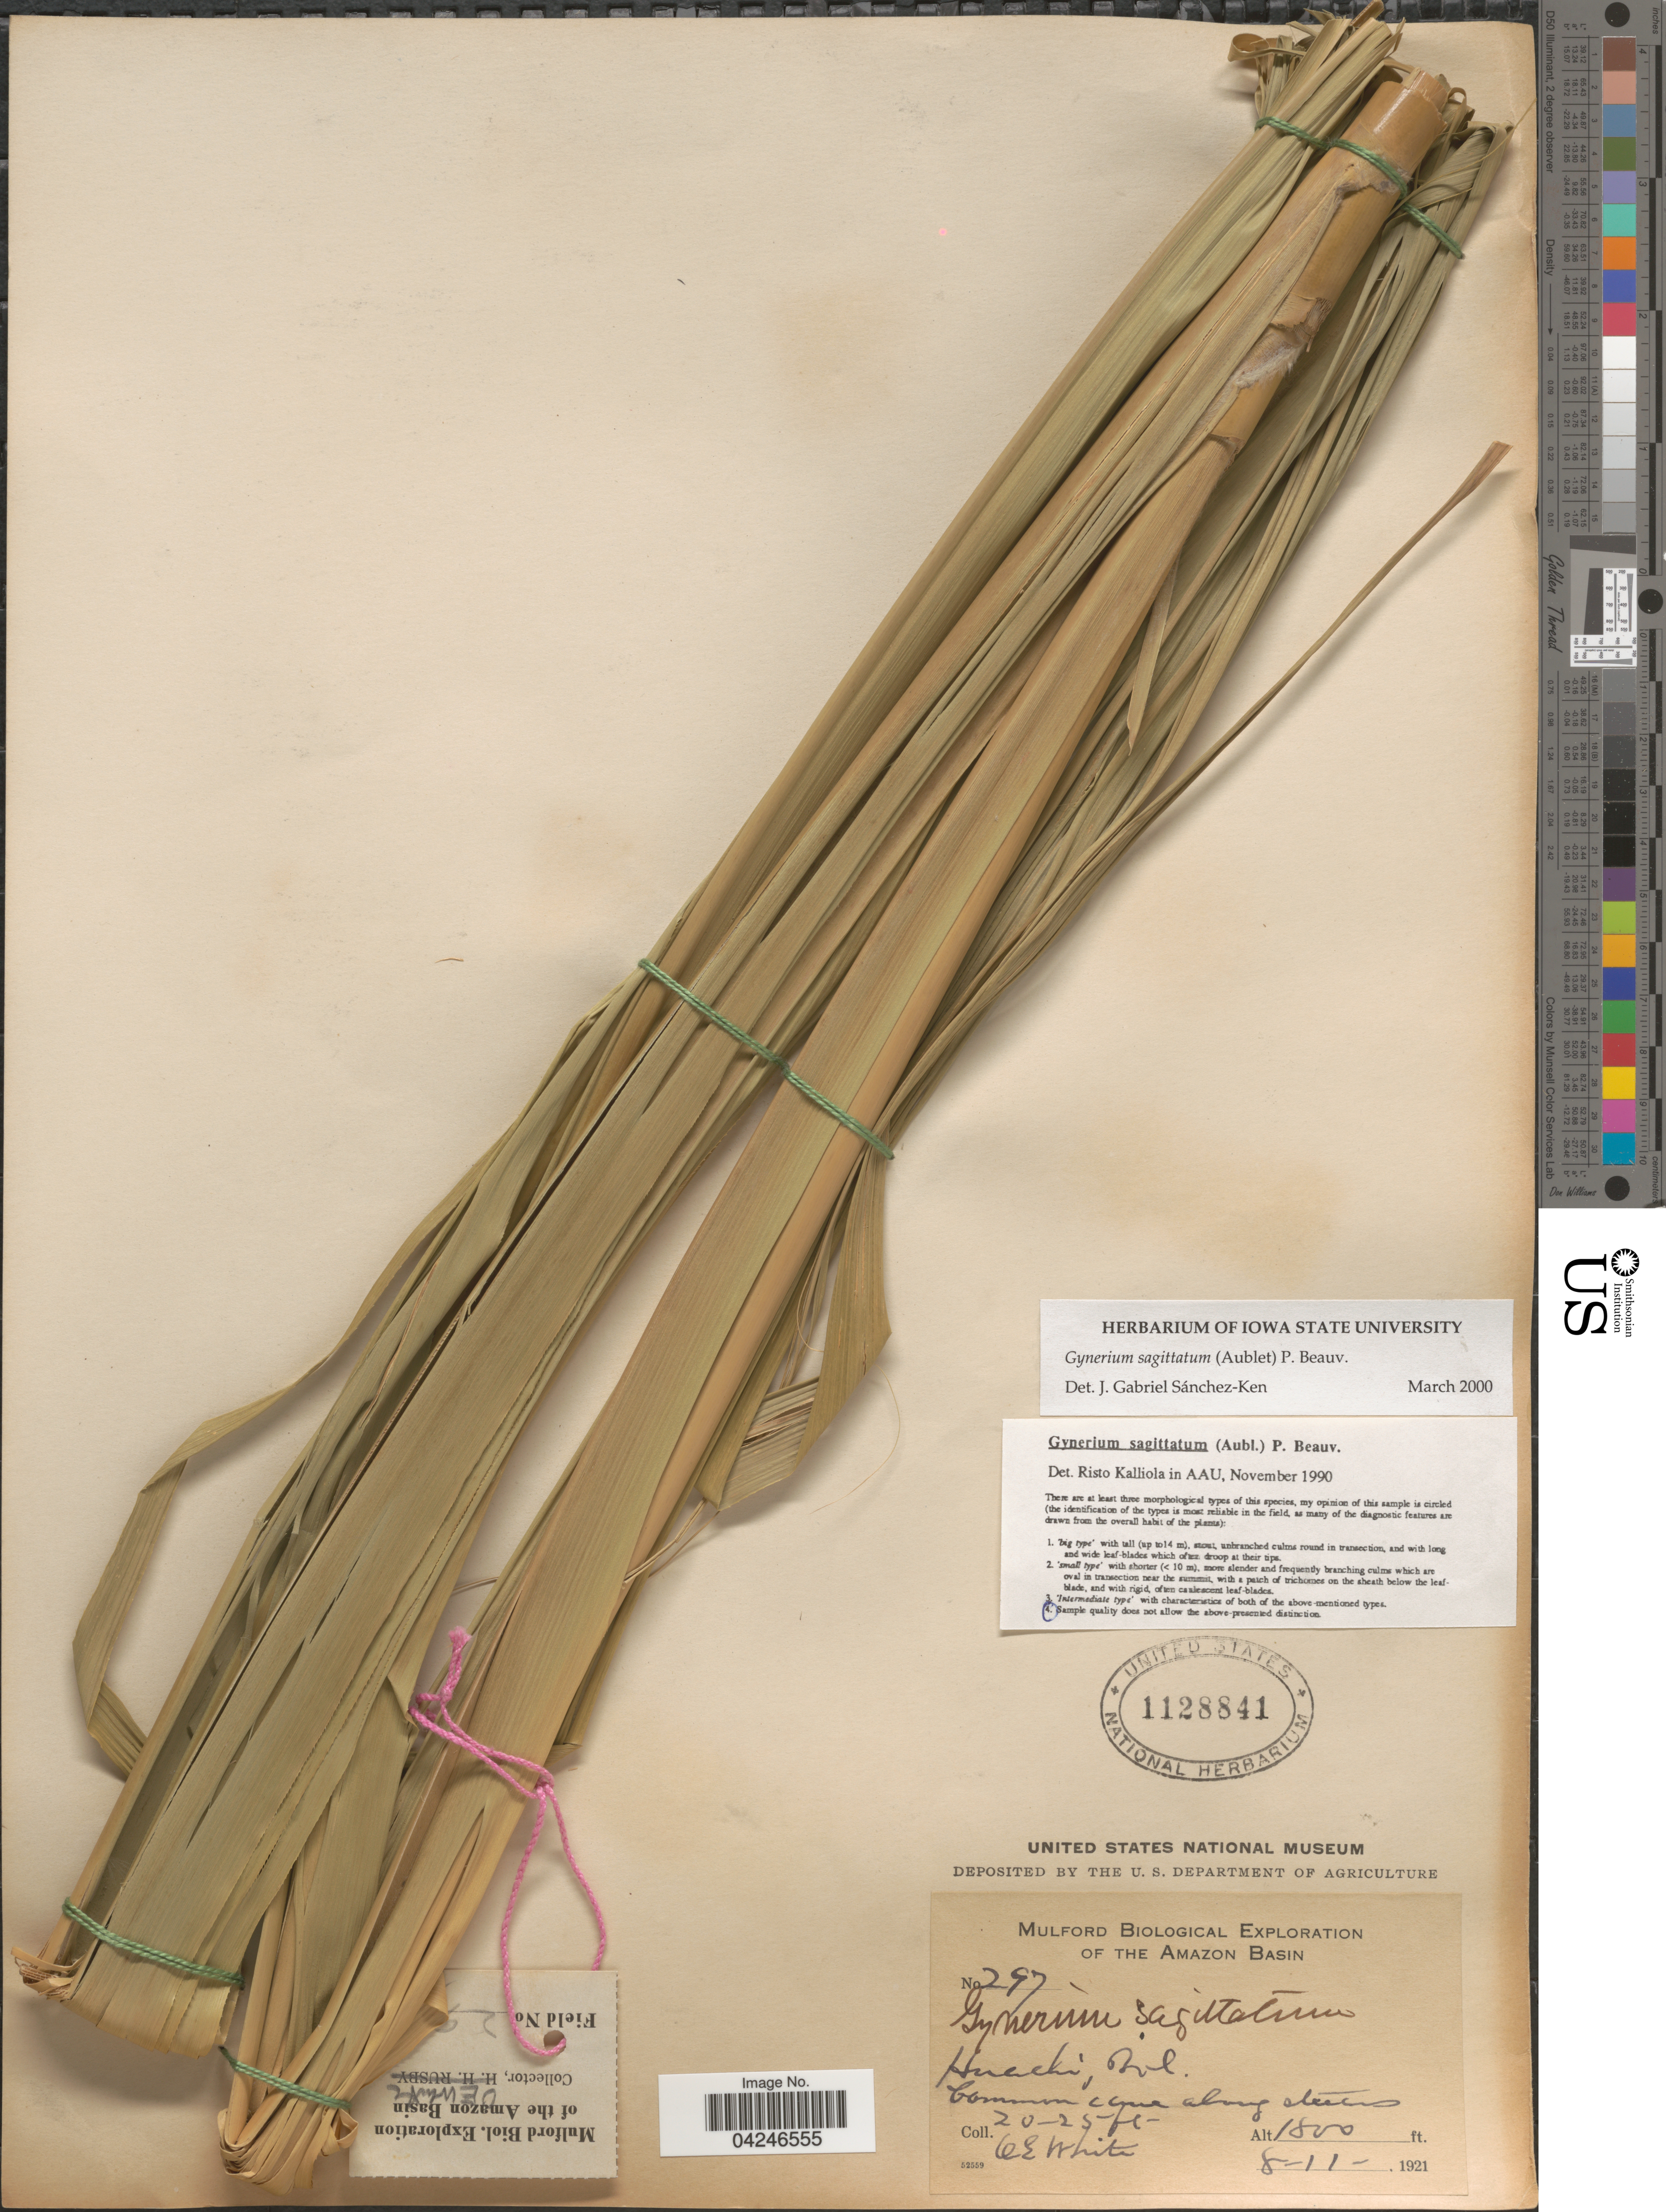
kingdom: Plantae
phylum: Tracheophyta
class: Liliopsida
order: Poales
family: Poaceae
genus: Gynerium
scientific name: Gynerium sagittatum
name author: (Aubl.) P. Beauv.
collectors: O. E. White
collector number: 297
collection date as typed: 8-11-1921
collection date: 1921-08-11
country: Bolivia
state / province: Beni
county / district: Iténez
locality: Huachi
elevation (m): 549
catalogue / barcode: US 1128841